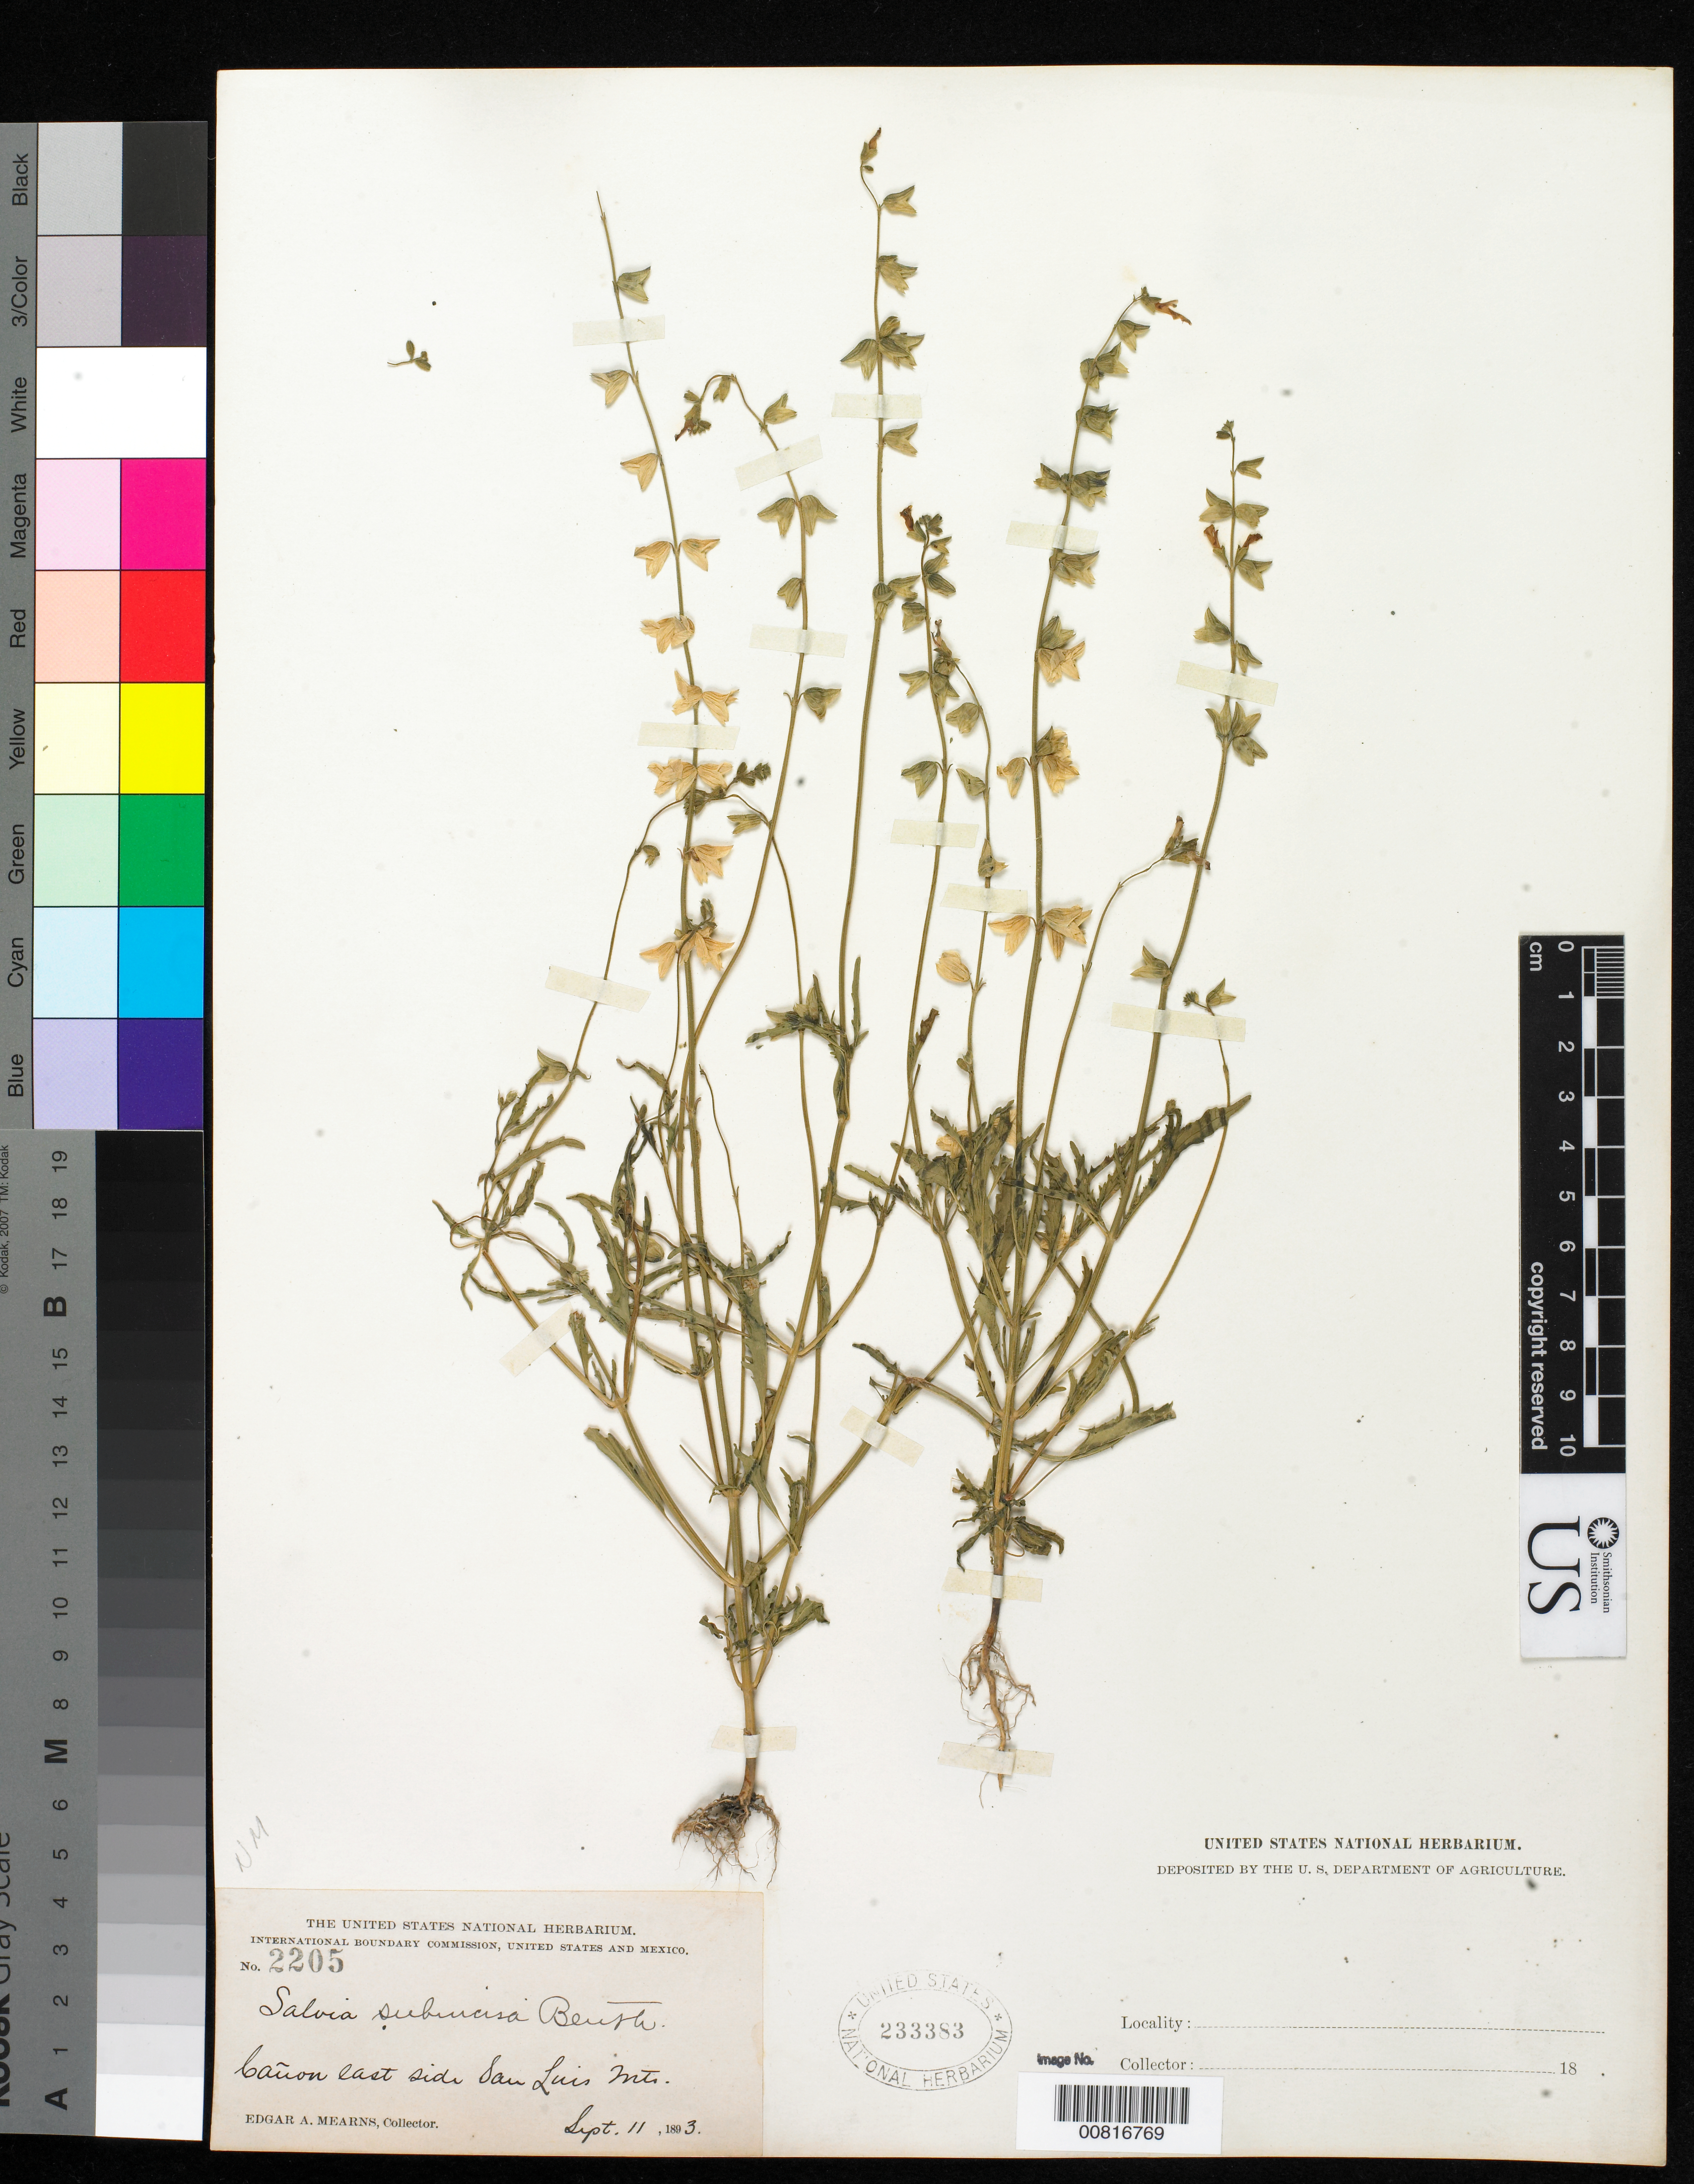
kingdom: Plantae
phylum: Tracheophyta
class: Magnoliopsida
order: Lamiales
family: Lamiaceae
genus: Salvia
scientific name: Salvia subincisa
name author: Benth.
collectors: E. A. Mearns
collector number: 2205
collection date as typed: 11 Sep 1893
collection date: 1893-09-11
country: United States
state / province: New Mexico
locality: Cañon east side San Luis Mts.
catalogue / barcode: US 233383